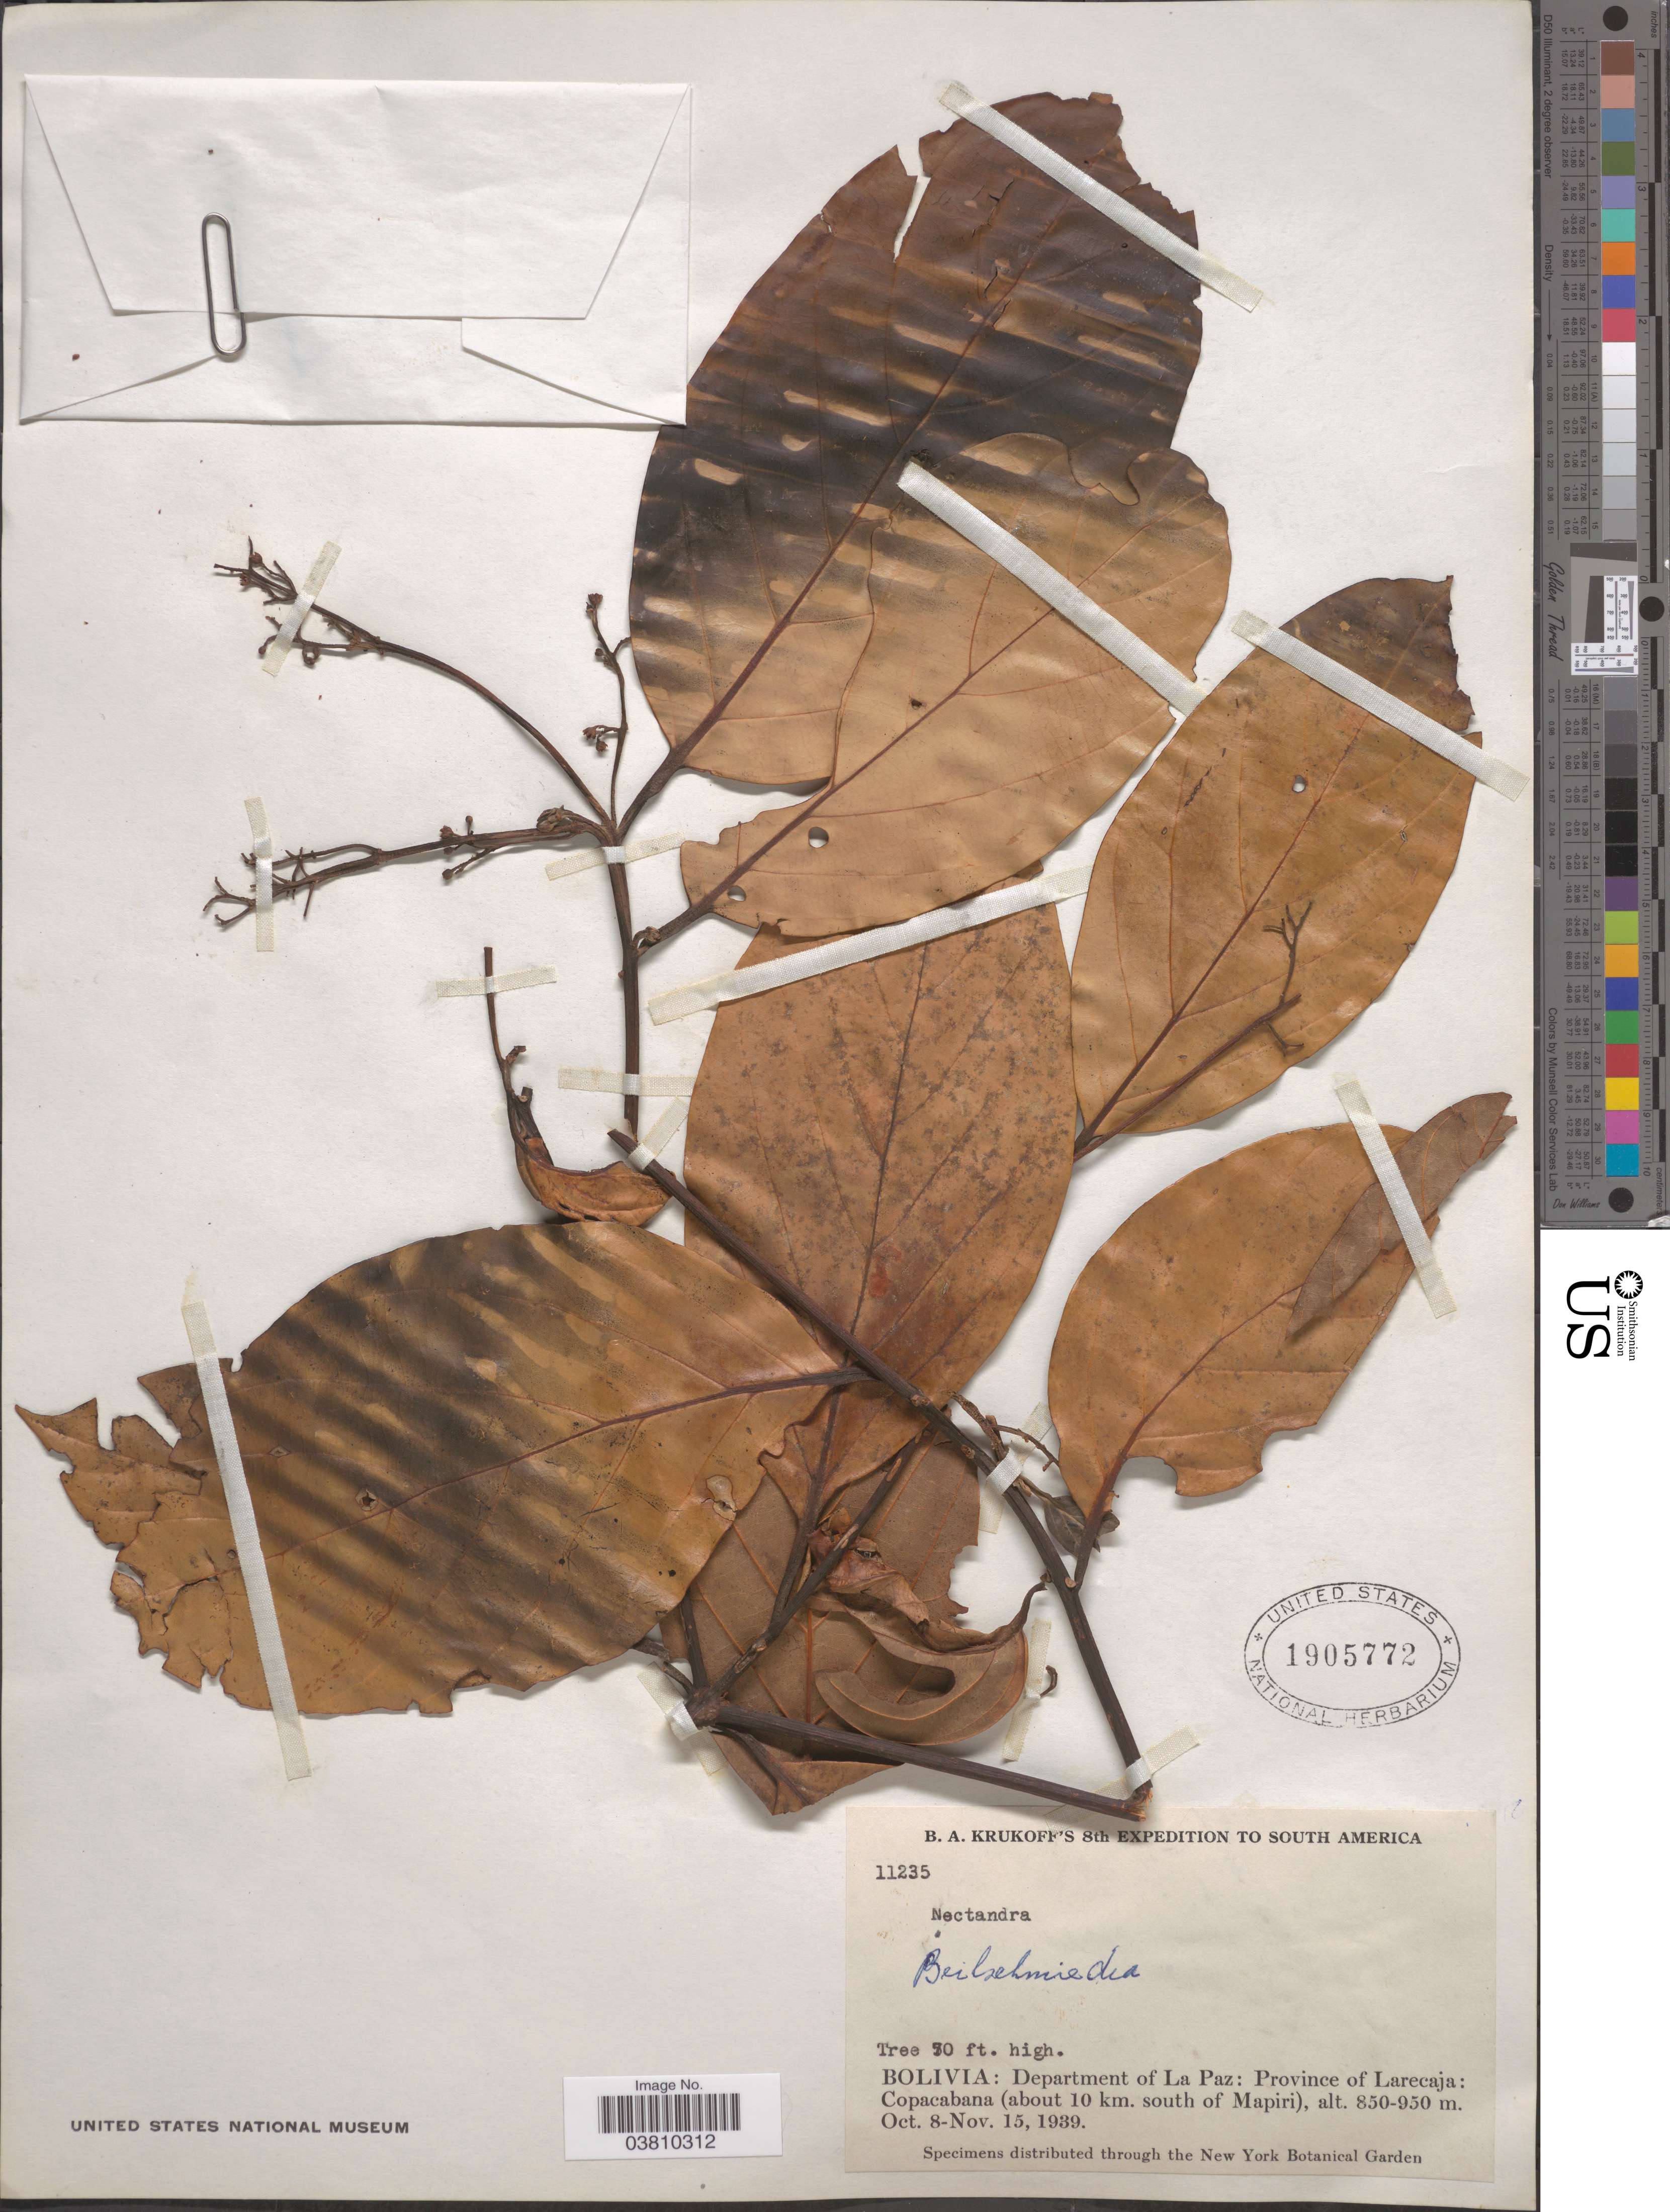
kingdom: Plantae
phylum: Tracheophyta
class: Magnoliopsida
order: Laurales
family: Lauraceae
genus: Beilschmiedia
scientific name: Beilschmiedia sp.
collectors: B. A. Krukoff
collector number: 11235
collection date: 1939-10-08/1939-11-15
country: Bolivia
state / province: La Paz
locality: Department of La Paz: Province of Larecaja: Copacabana (about 10 km. south of Mapiri).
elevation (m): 850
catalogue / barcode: US 1905772